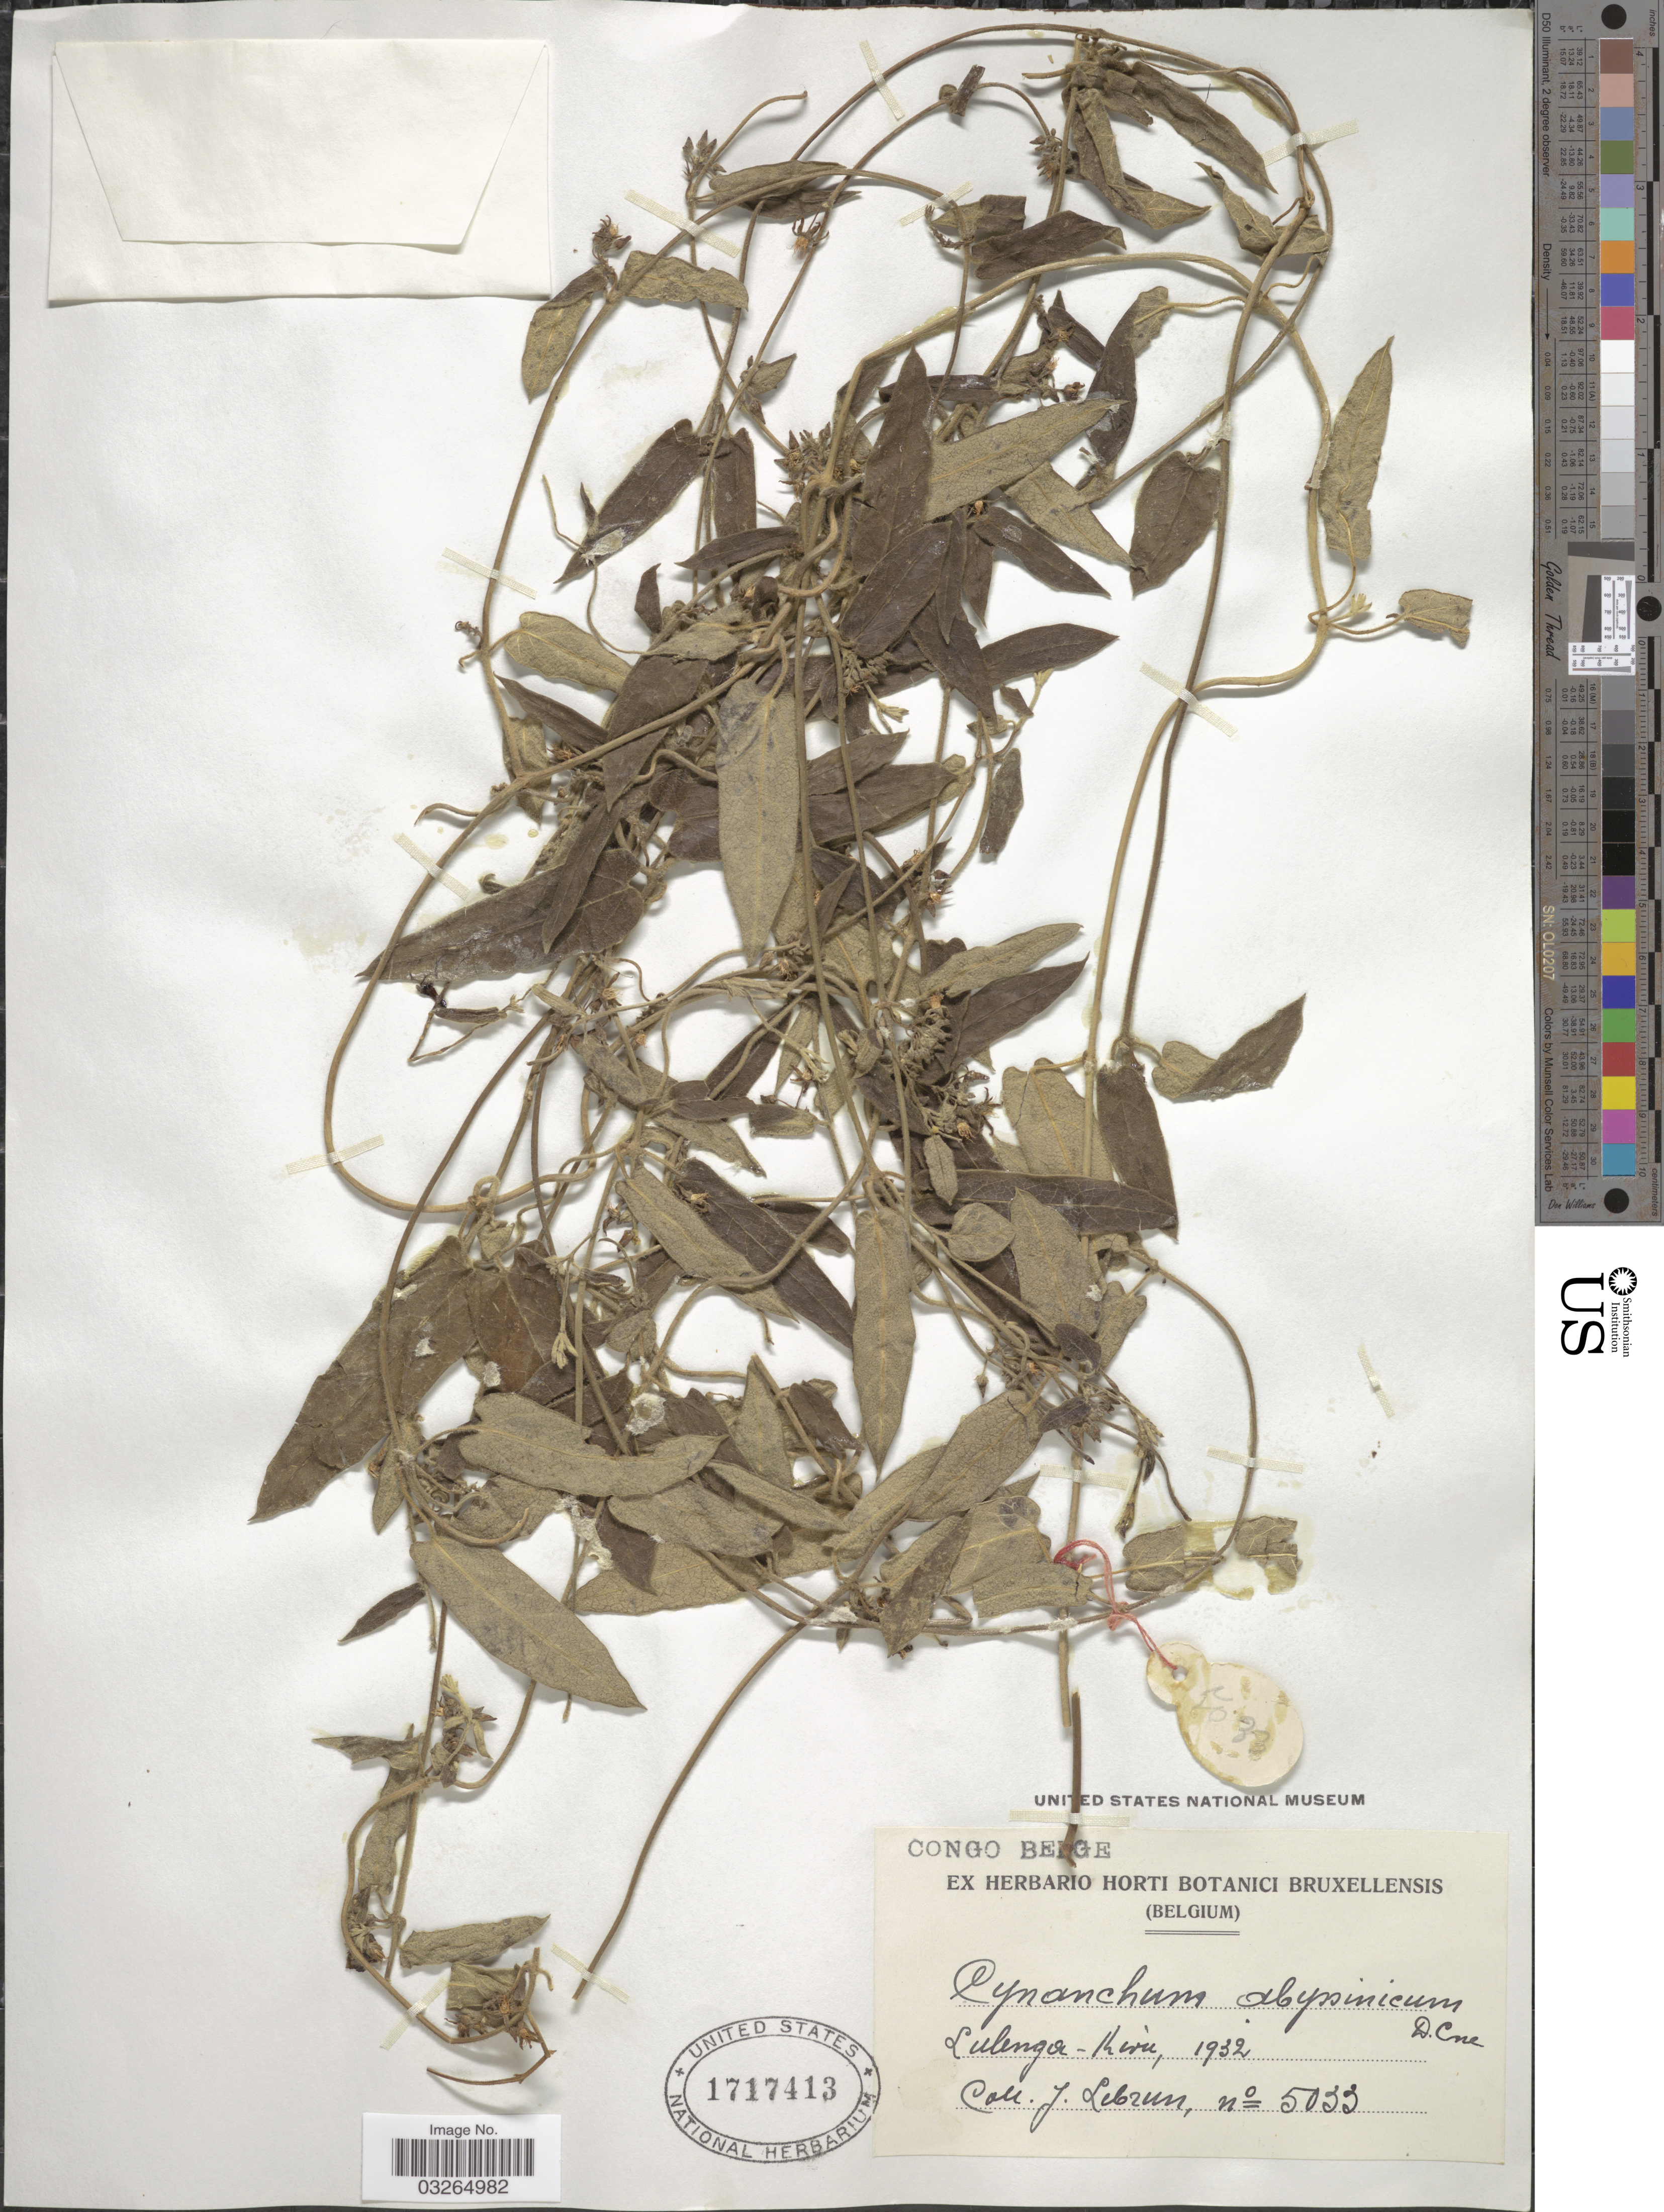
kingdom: Plantae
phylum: Tracheophyta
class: Magnoliopsida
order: Gentianales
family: Apocynaceae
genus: Cynanchum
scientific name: Cynanchum abyssinicum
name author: Decne.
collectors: J. A. Lebrun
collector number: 5033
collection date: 1932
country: Congo, Democratic Republic of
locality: Congo Belge. Lulenga-Kivu.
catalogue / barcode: US 1717413